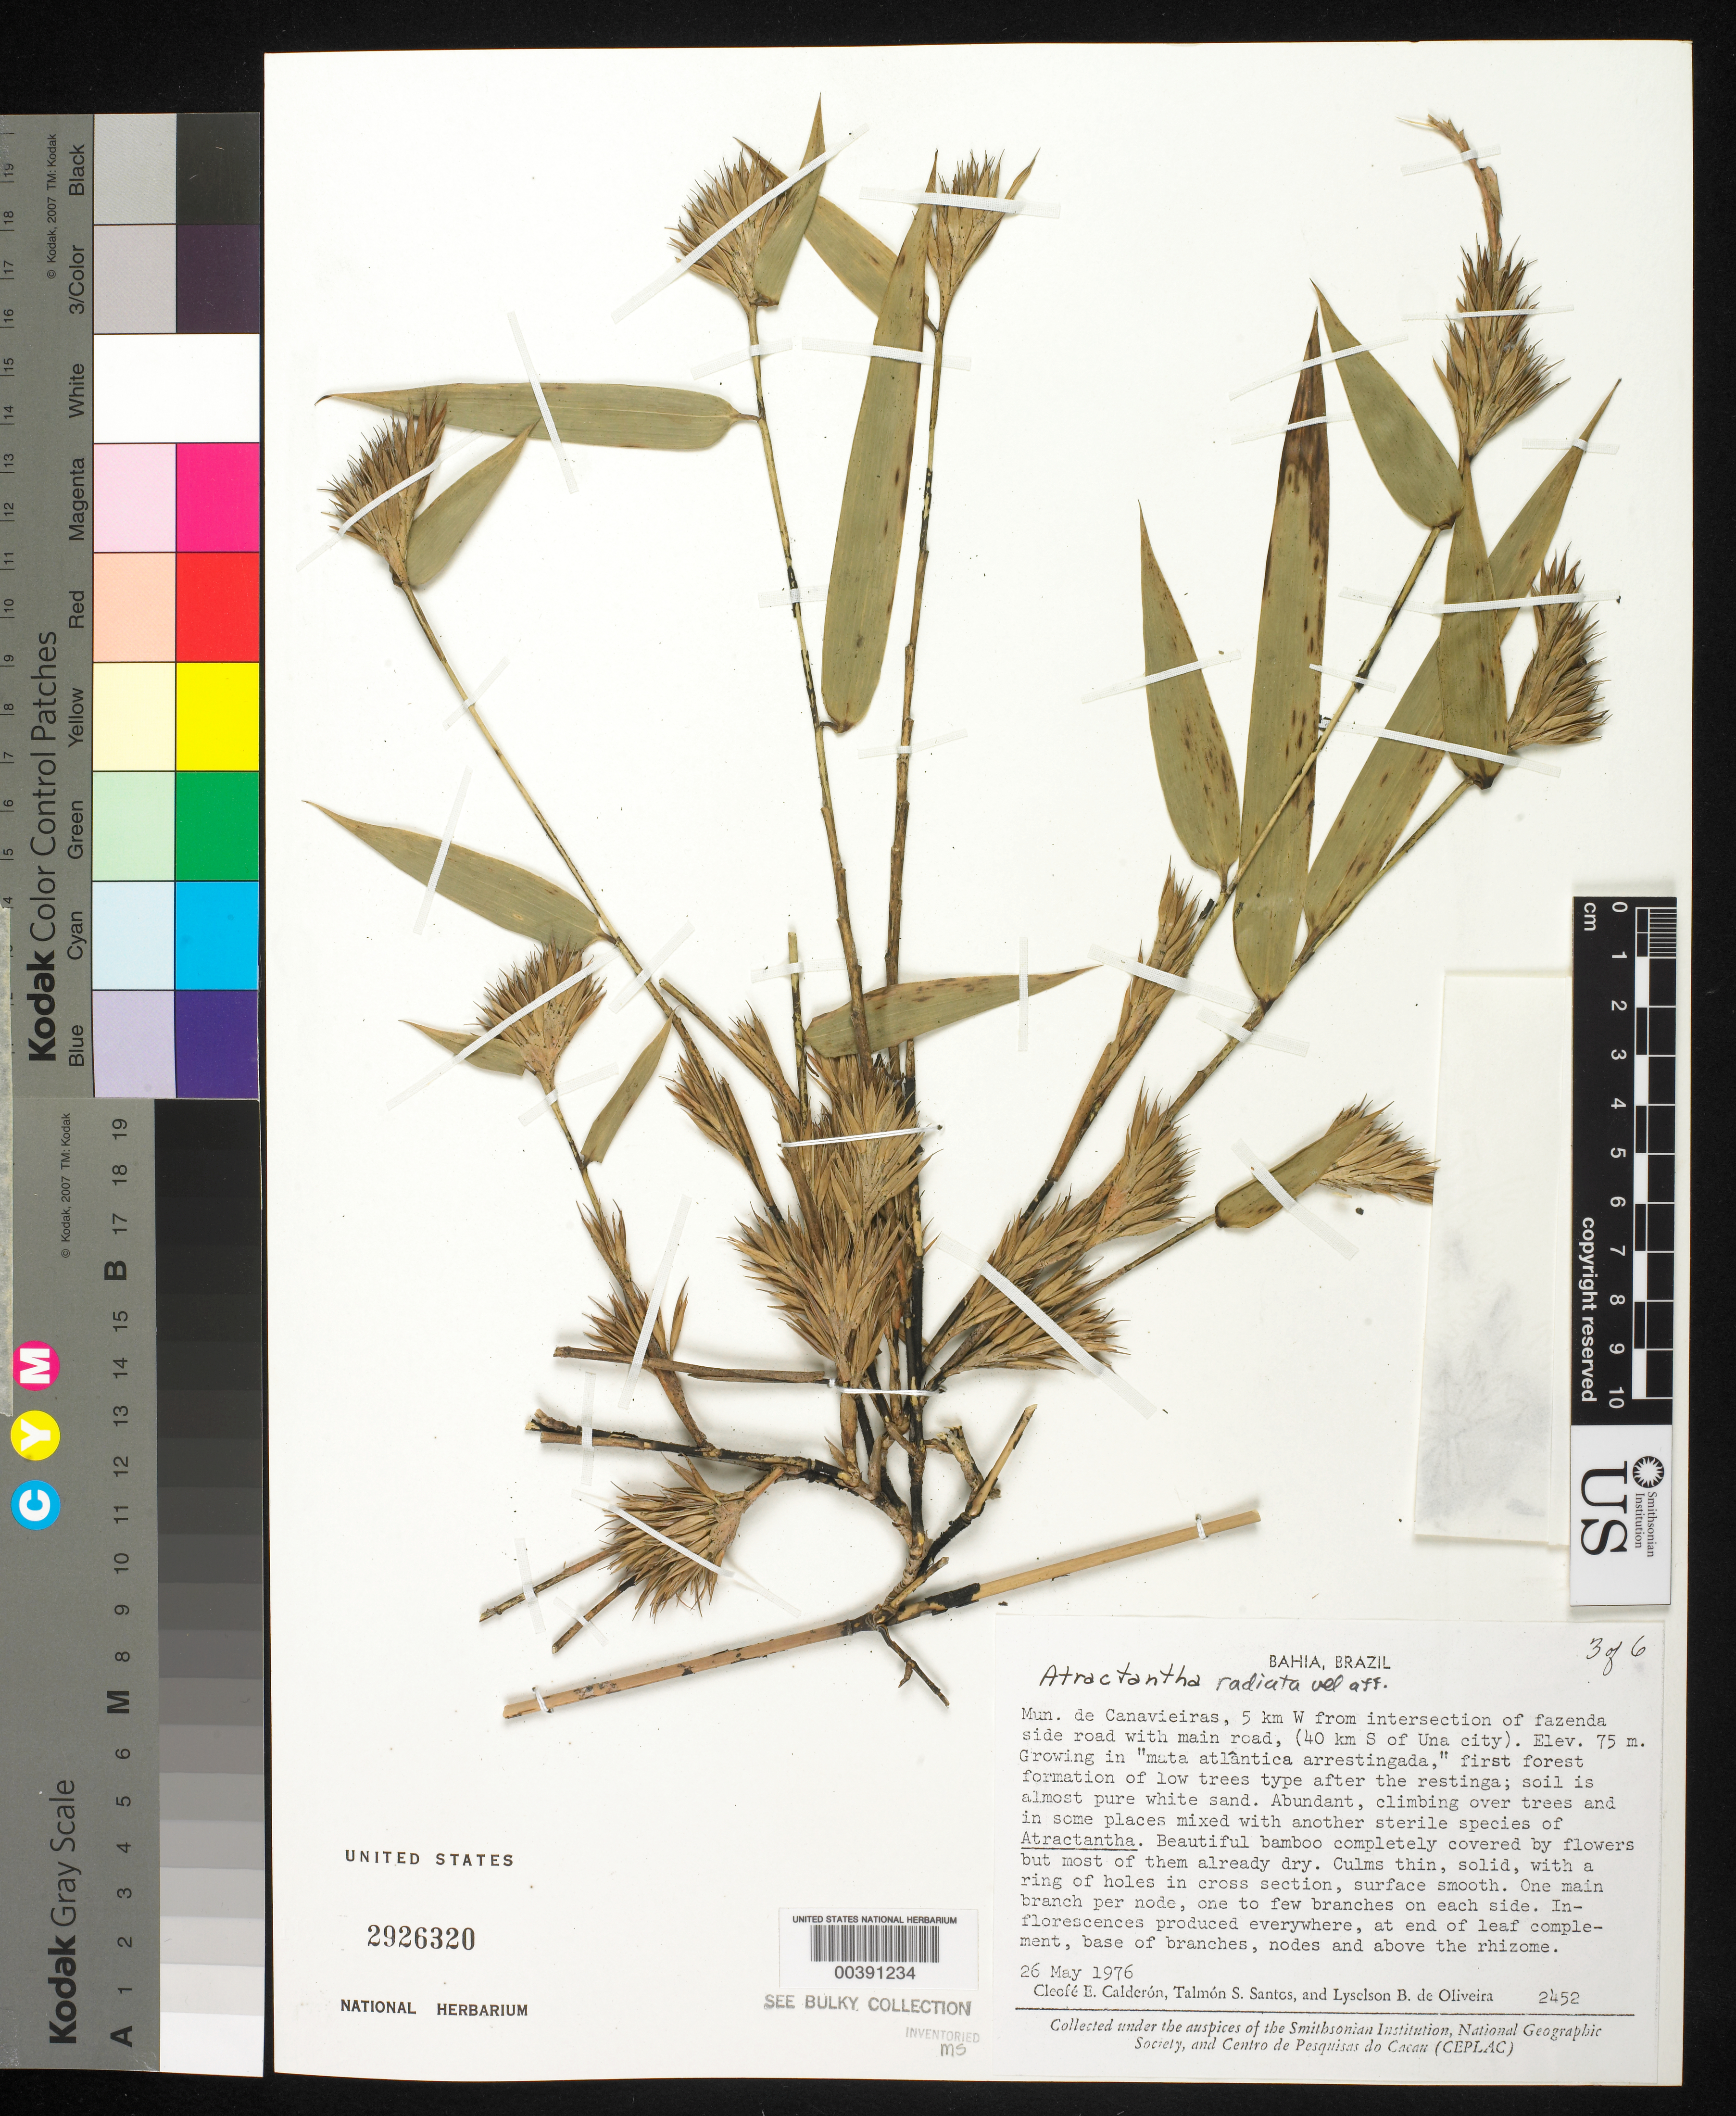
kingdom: Plantae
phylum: Tracheophyta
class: Liliopsida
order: Poales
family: Poaceae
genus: Atractantha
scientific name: Atractantha radiata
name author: McClure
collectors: C. E. Calderón, T. S. Santos & L. de Oliveira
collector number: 2452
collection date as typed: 26 May 1976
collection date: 1976-05-26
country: Brazil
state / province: Bahia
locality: Canavieiras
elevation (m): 75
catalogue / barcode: US 2926320